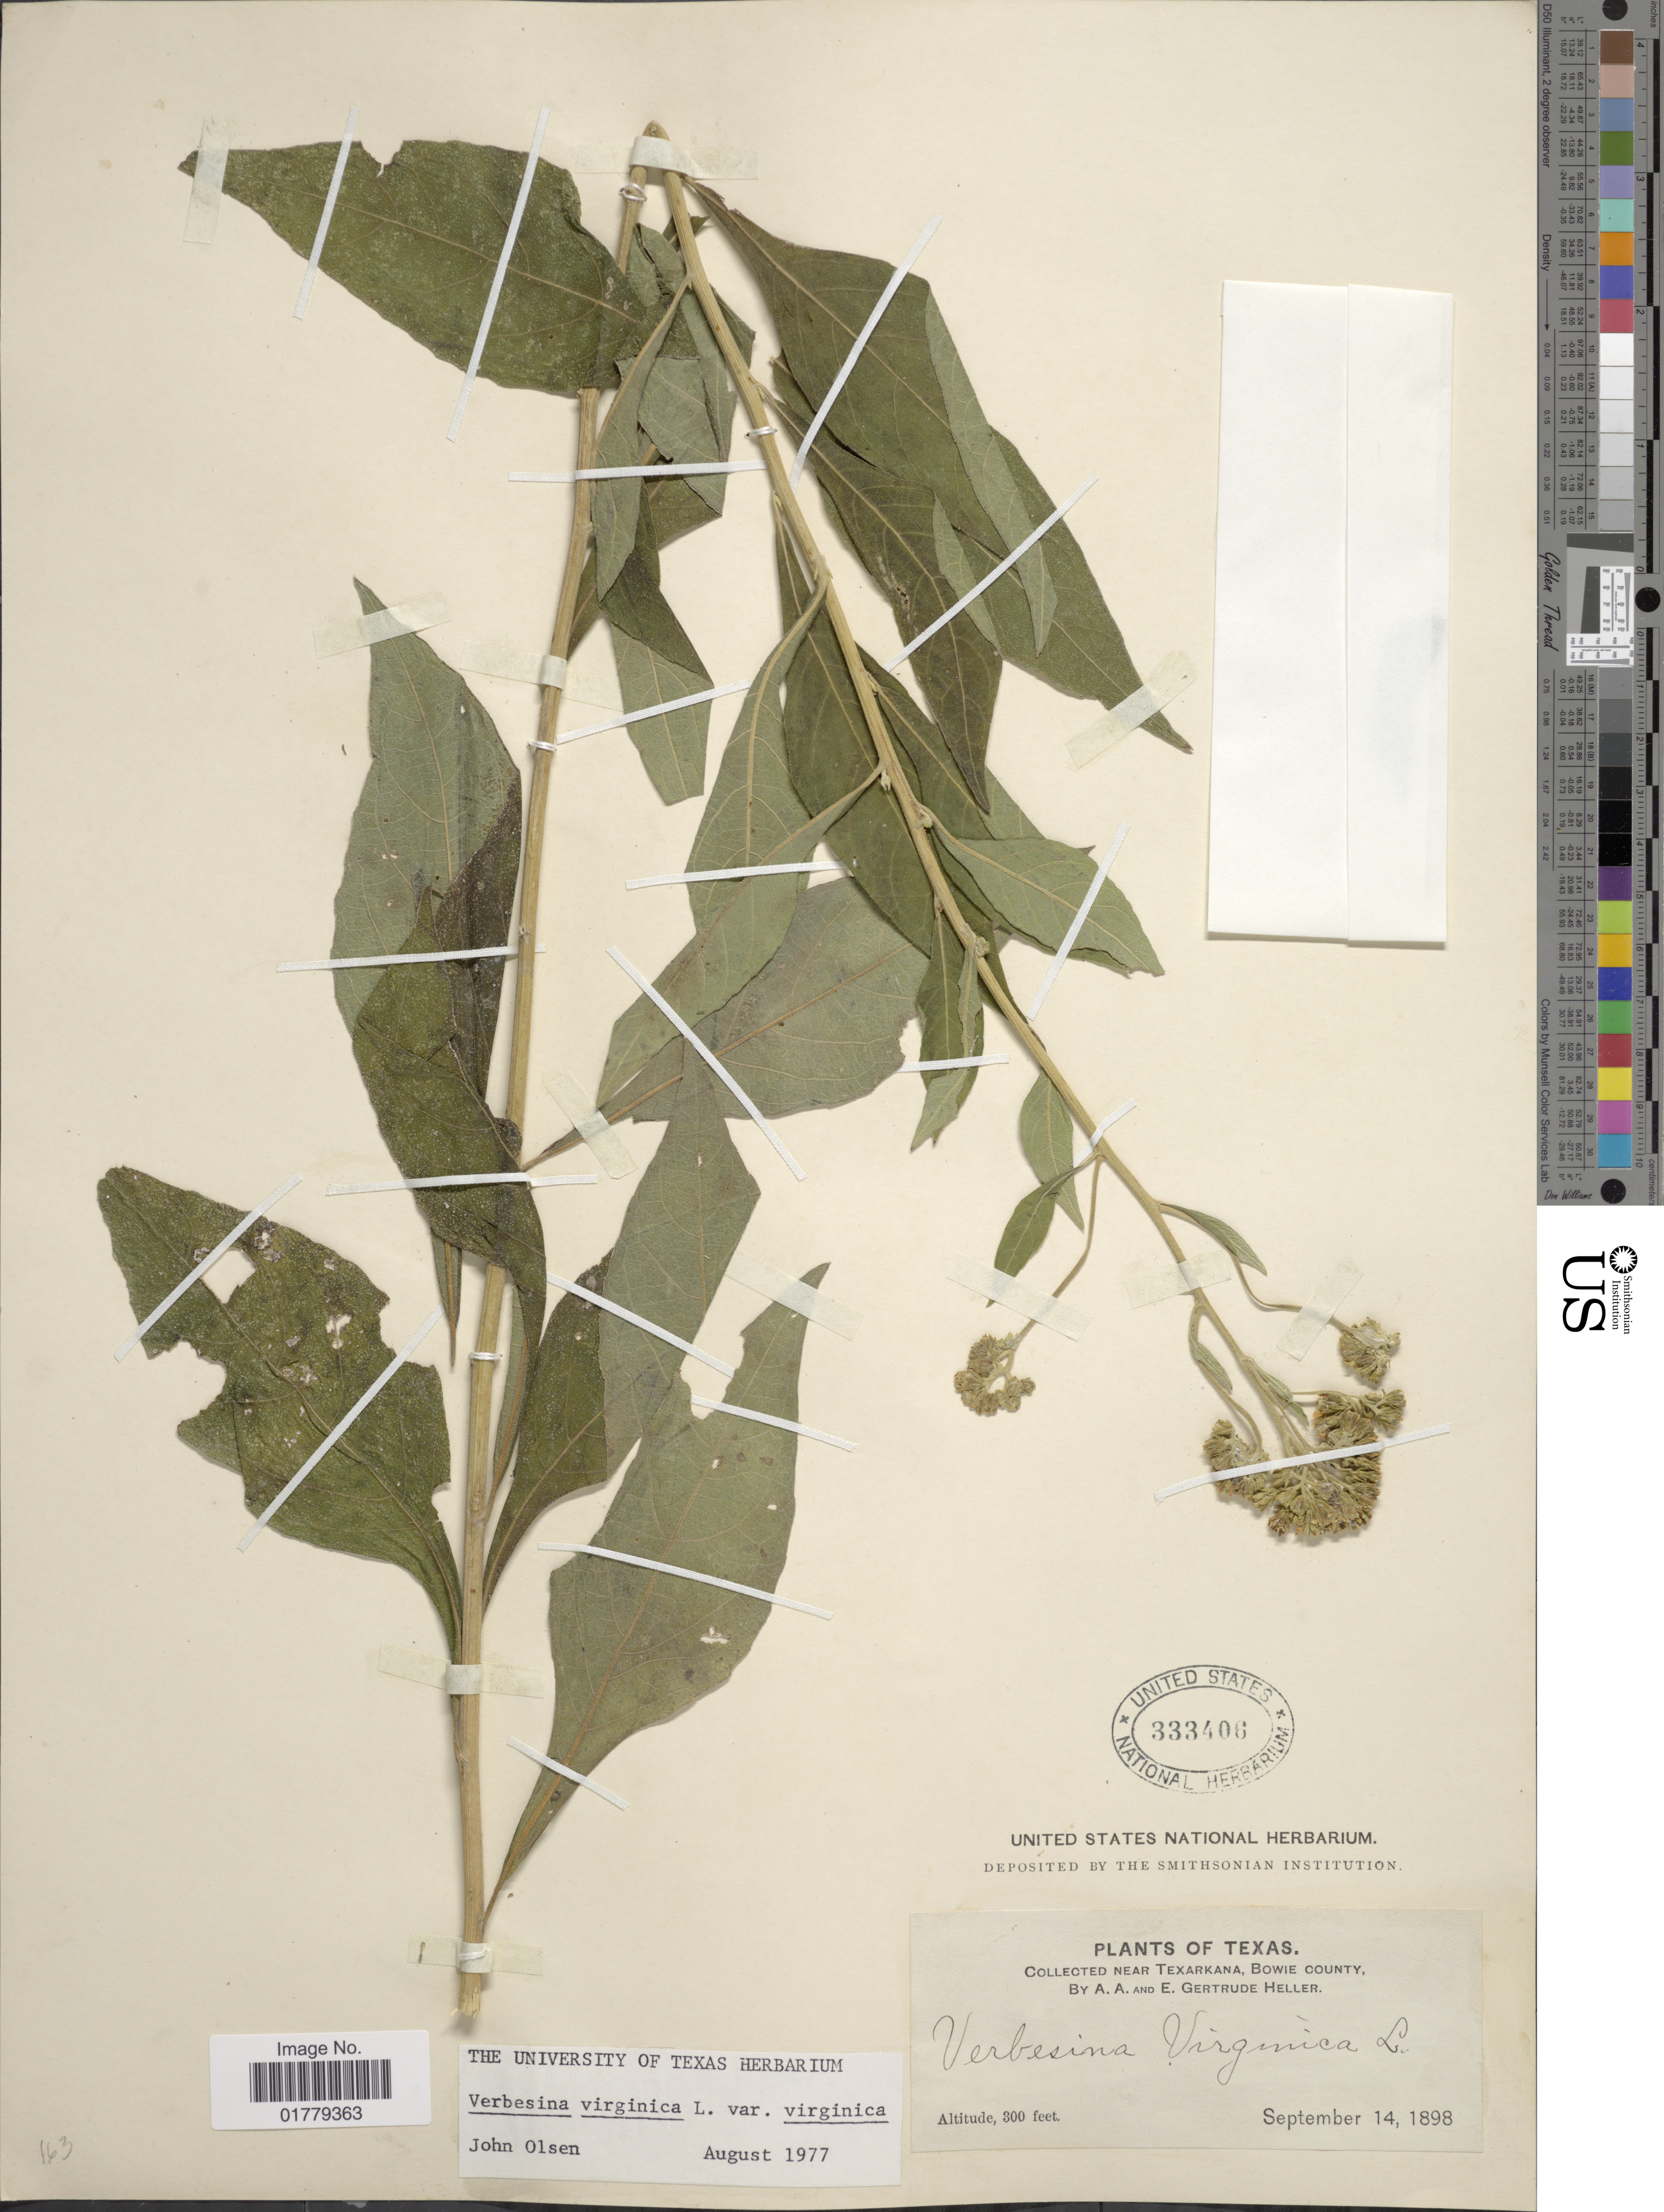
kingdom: Plantae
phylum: Tracheophyta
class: Magnoliopsida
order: Asterales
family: Asteraceae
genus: Verbesina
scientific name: Verbesina virginica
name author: L.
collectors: A. A. Heller & E. G. Heller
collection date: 1898-09-14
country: United States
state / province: Texas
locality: Near Texarkana, Bowie County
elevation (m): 91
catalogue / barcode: US 333406